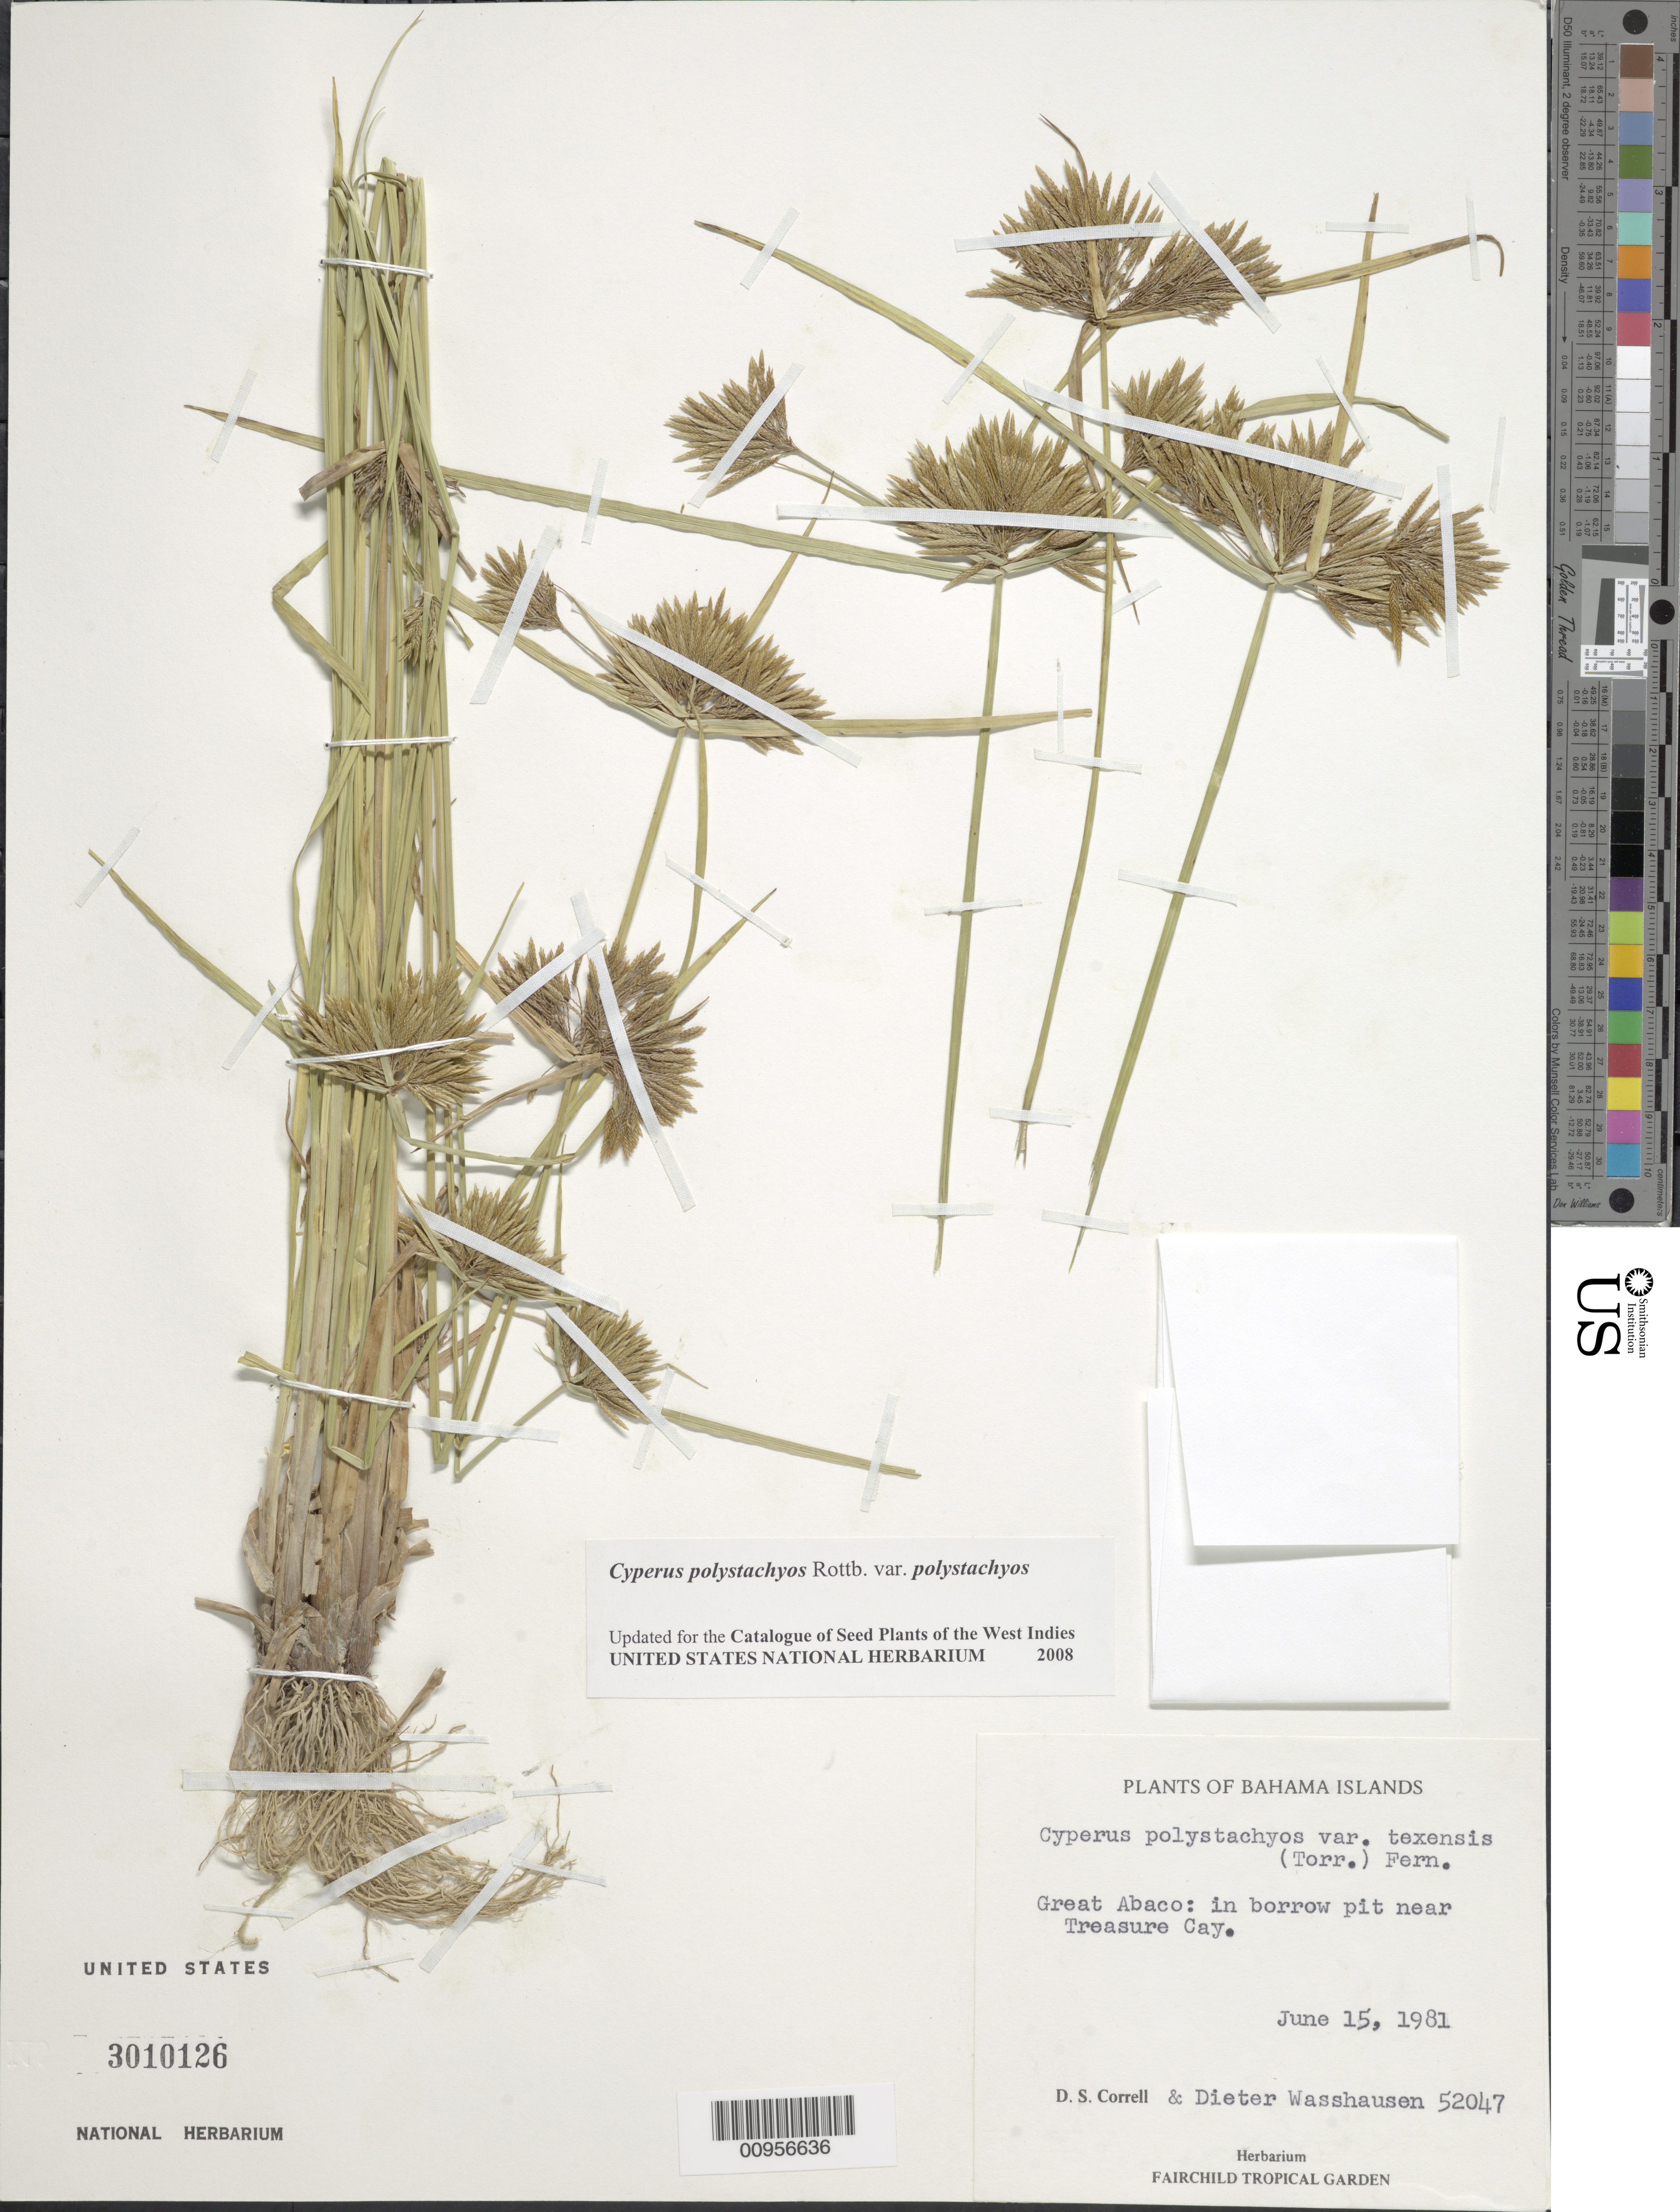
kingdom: Plantae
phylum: Tracheophyta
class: Liliopsida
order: Poales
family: Cyperaceae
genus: Cyperus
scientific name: Cyperus polystachyos var. polystachyos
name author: Rottb.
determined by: Strong, M. T., (US), Smithsonian Institution - National Museum of Natural History (UNITED STATES)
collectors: D. S. Correll & D. C. Wasshausen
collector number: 52047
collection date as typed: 15 Jun 1981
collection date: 1981-06-15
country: Bahamas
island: Great Abaco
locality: Near Treasure Cay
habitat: In borrow pit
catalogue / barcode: US 3010126